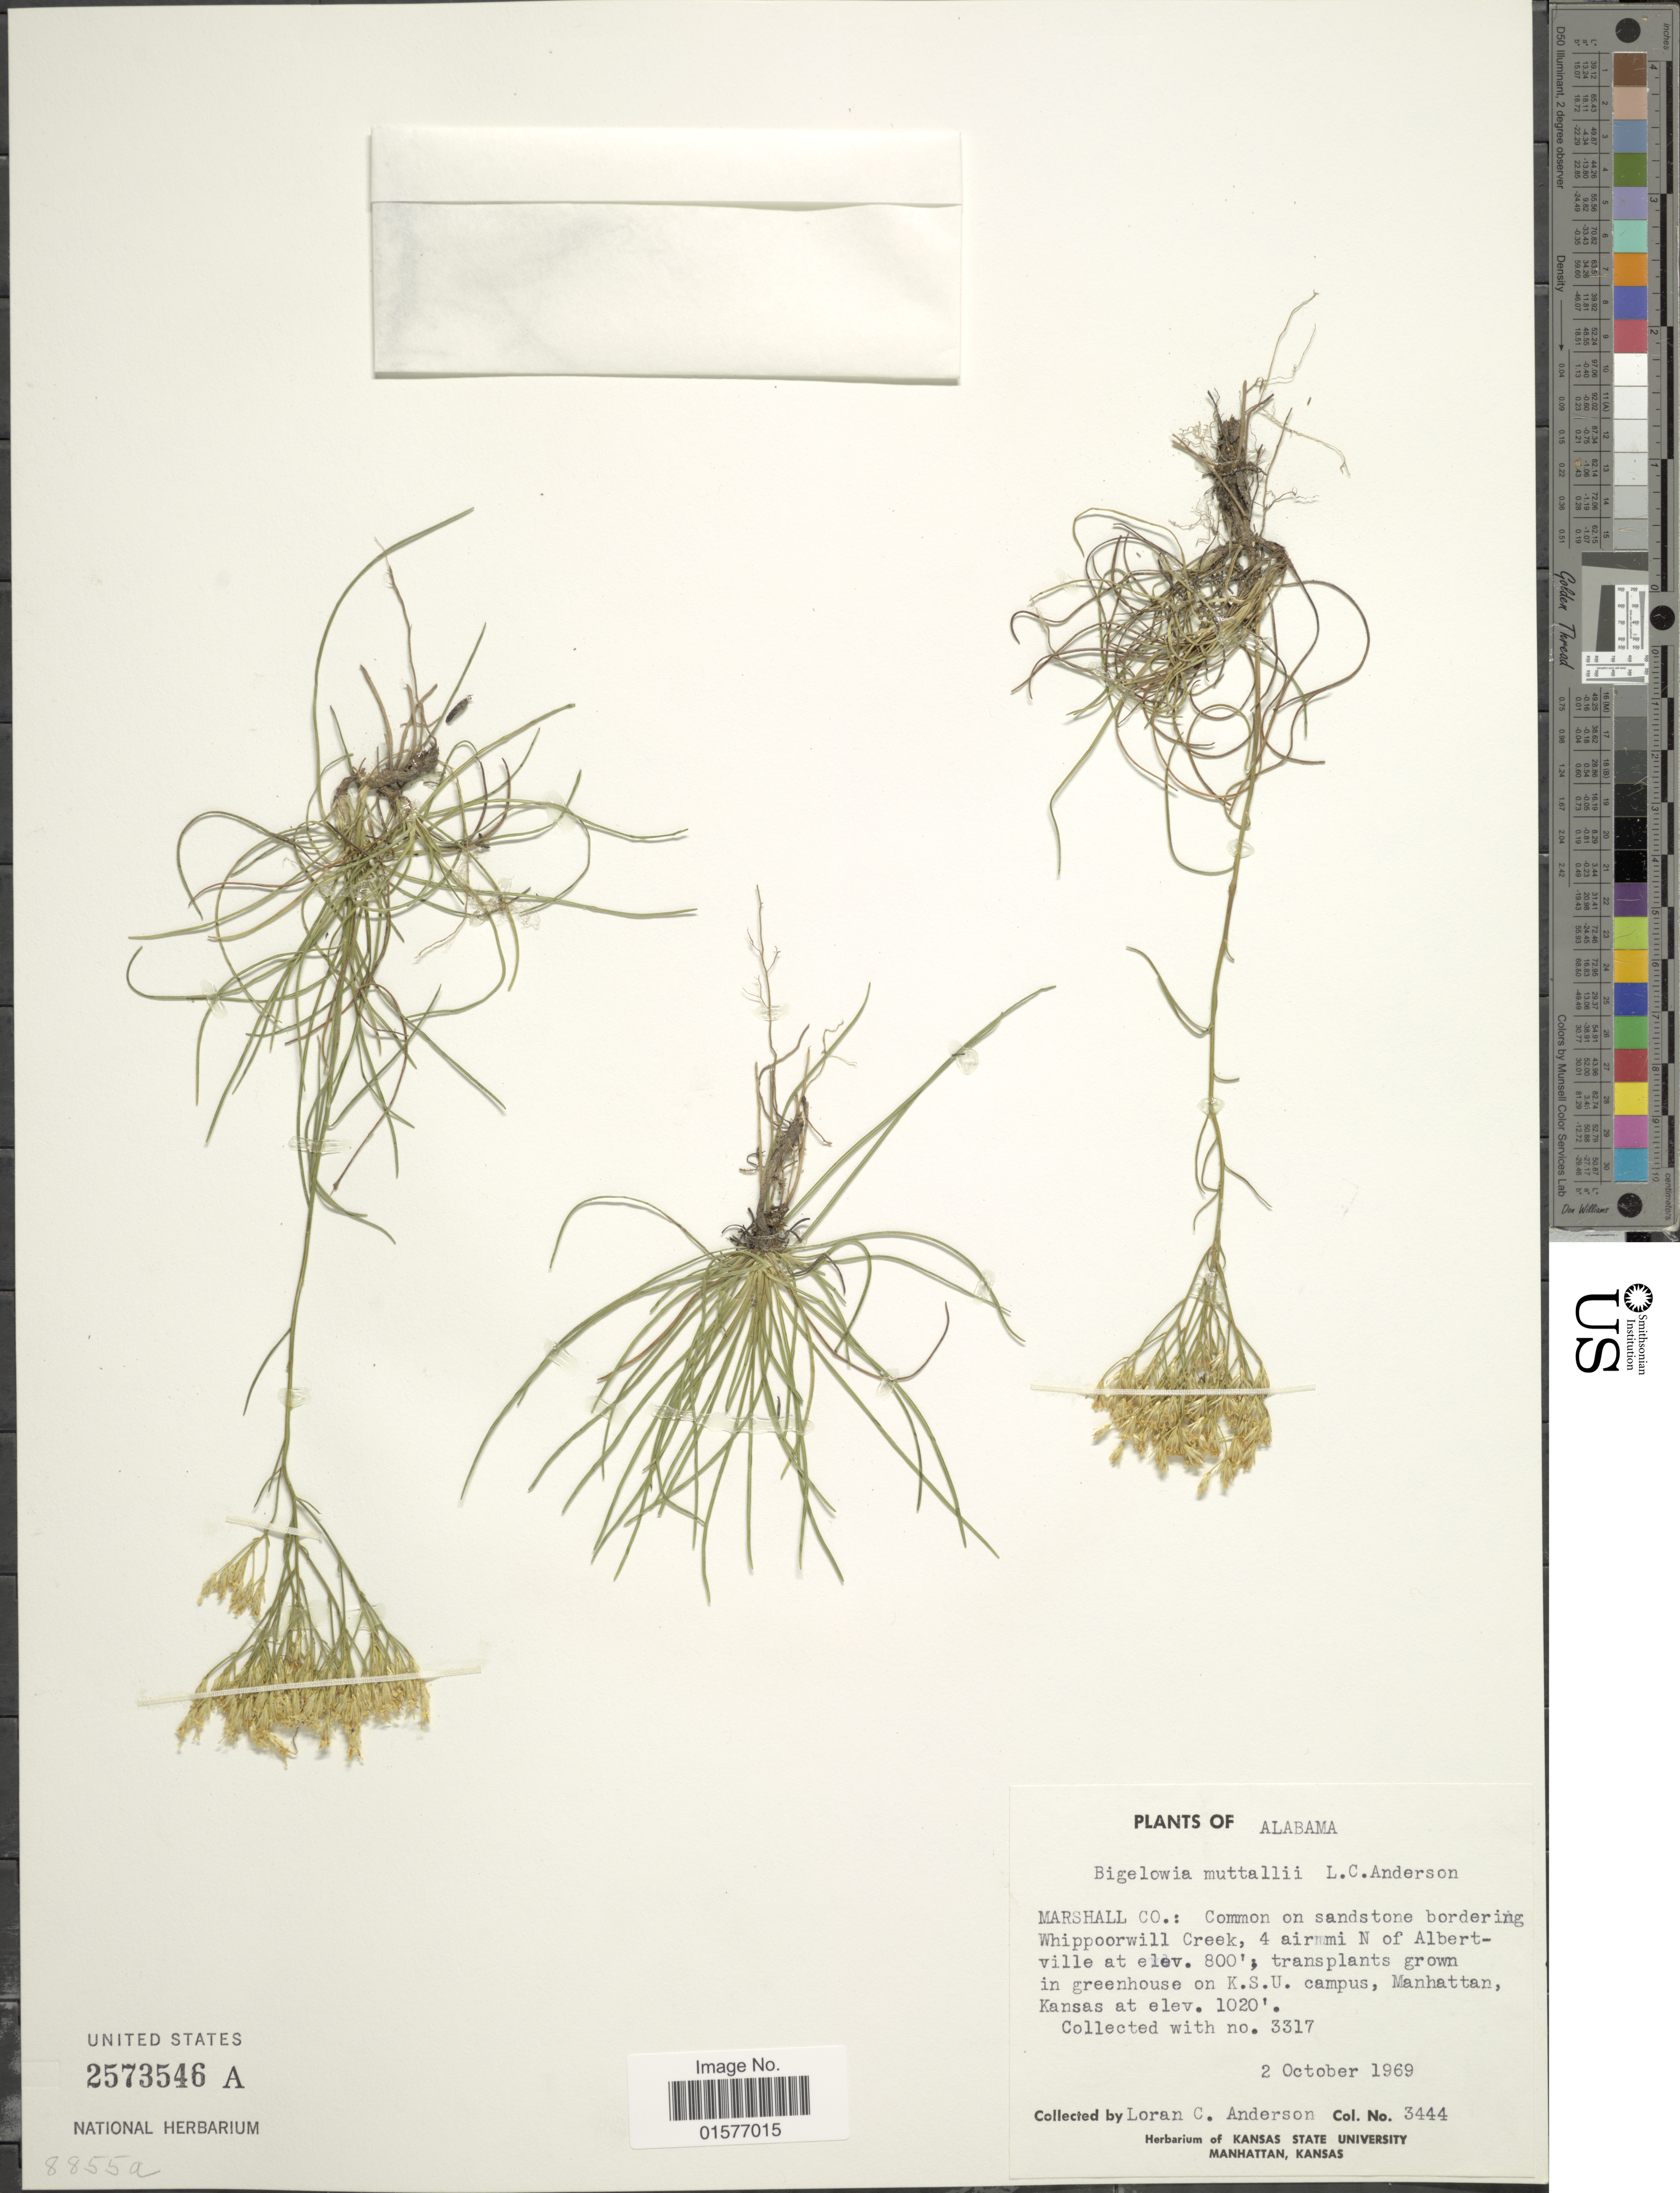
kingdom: Plantae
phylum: Tracheophyta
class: Magnoliopsida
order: Asterales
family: Asteraceae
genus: Bigelowia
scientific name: Bigelowia nuttallii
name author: L.C. Anderson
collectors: L. C. Anderson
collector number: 3444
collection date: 1969-10-02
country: United States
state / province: Alabama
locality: Marshall Co.: Common on sandstone bordering Whippoorwill Creek, 4 air mi. N of Albertville, transplants grown in greenhouse on K.S.U. campus, Manhattan, Kansas, Collected with no. 3317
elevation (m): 311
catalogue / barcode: US 2573546A